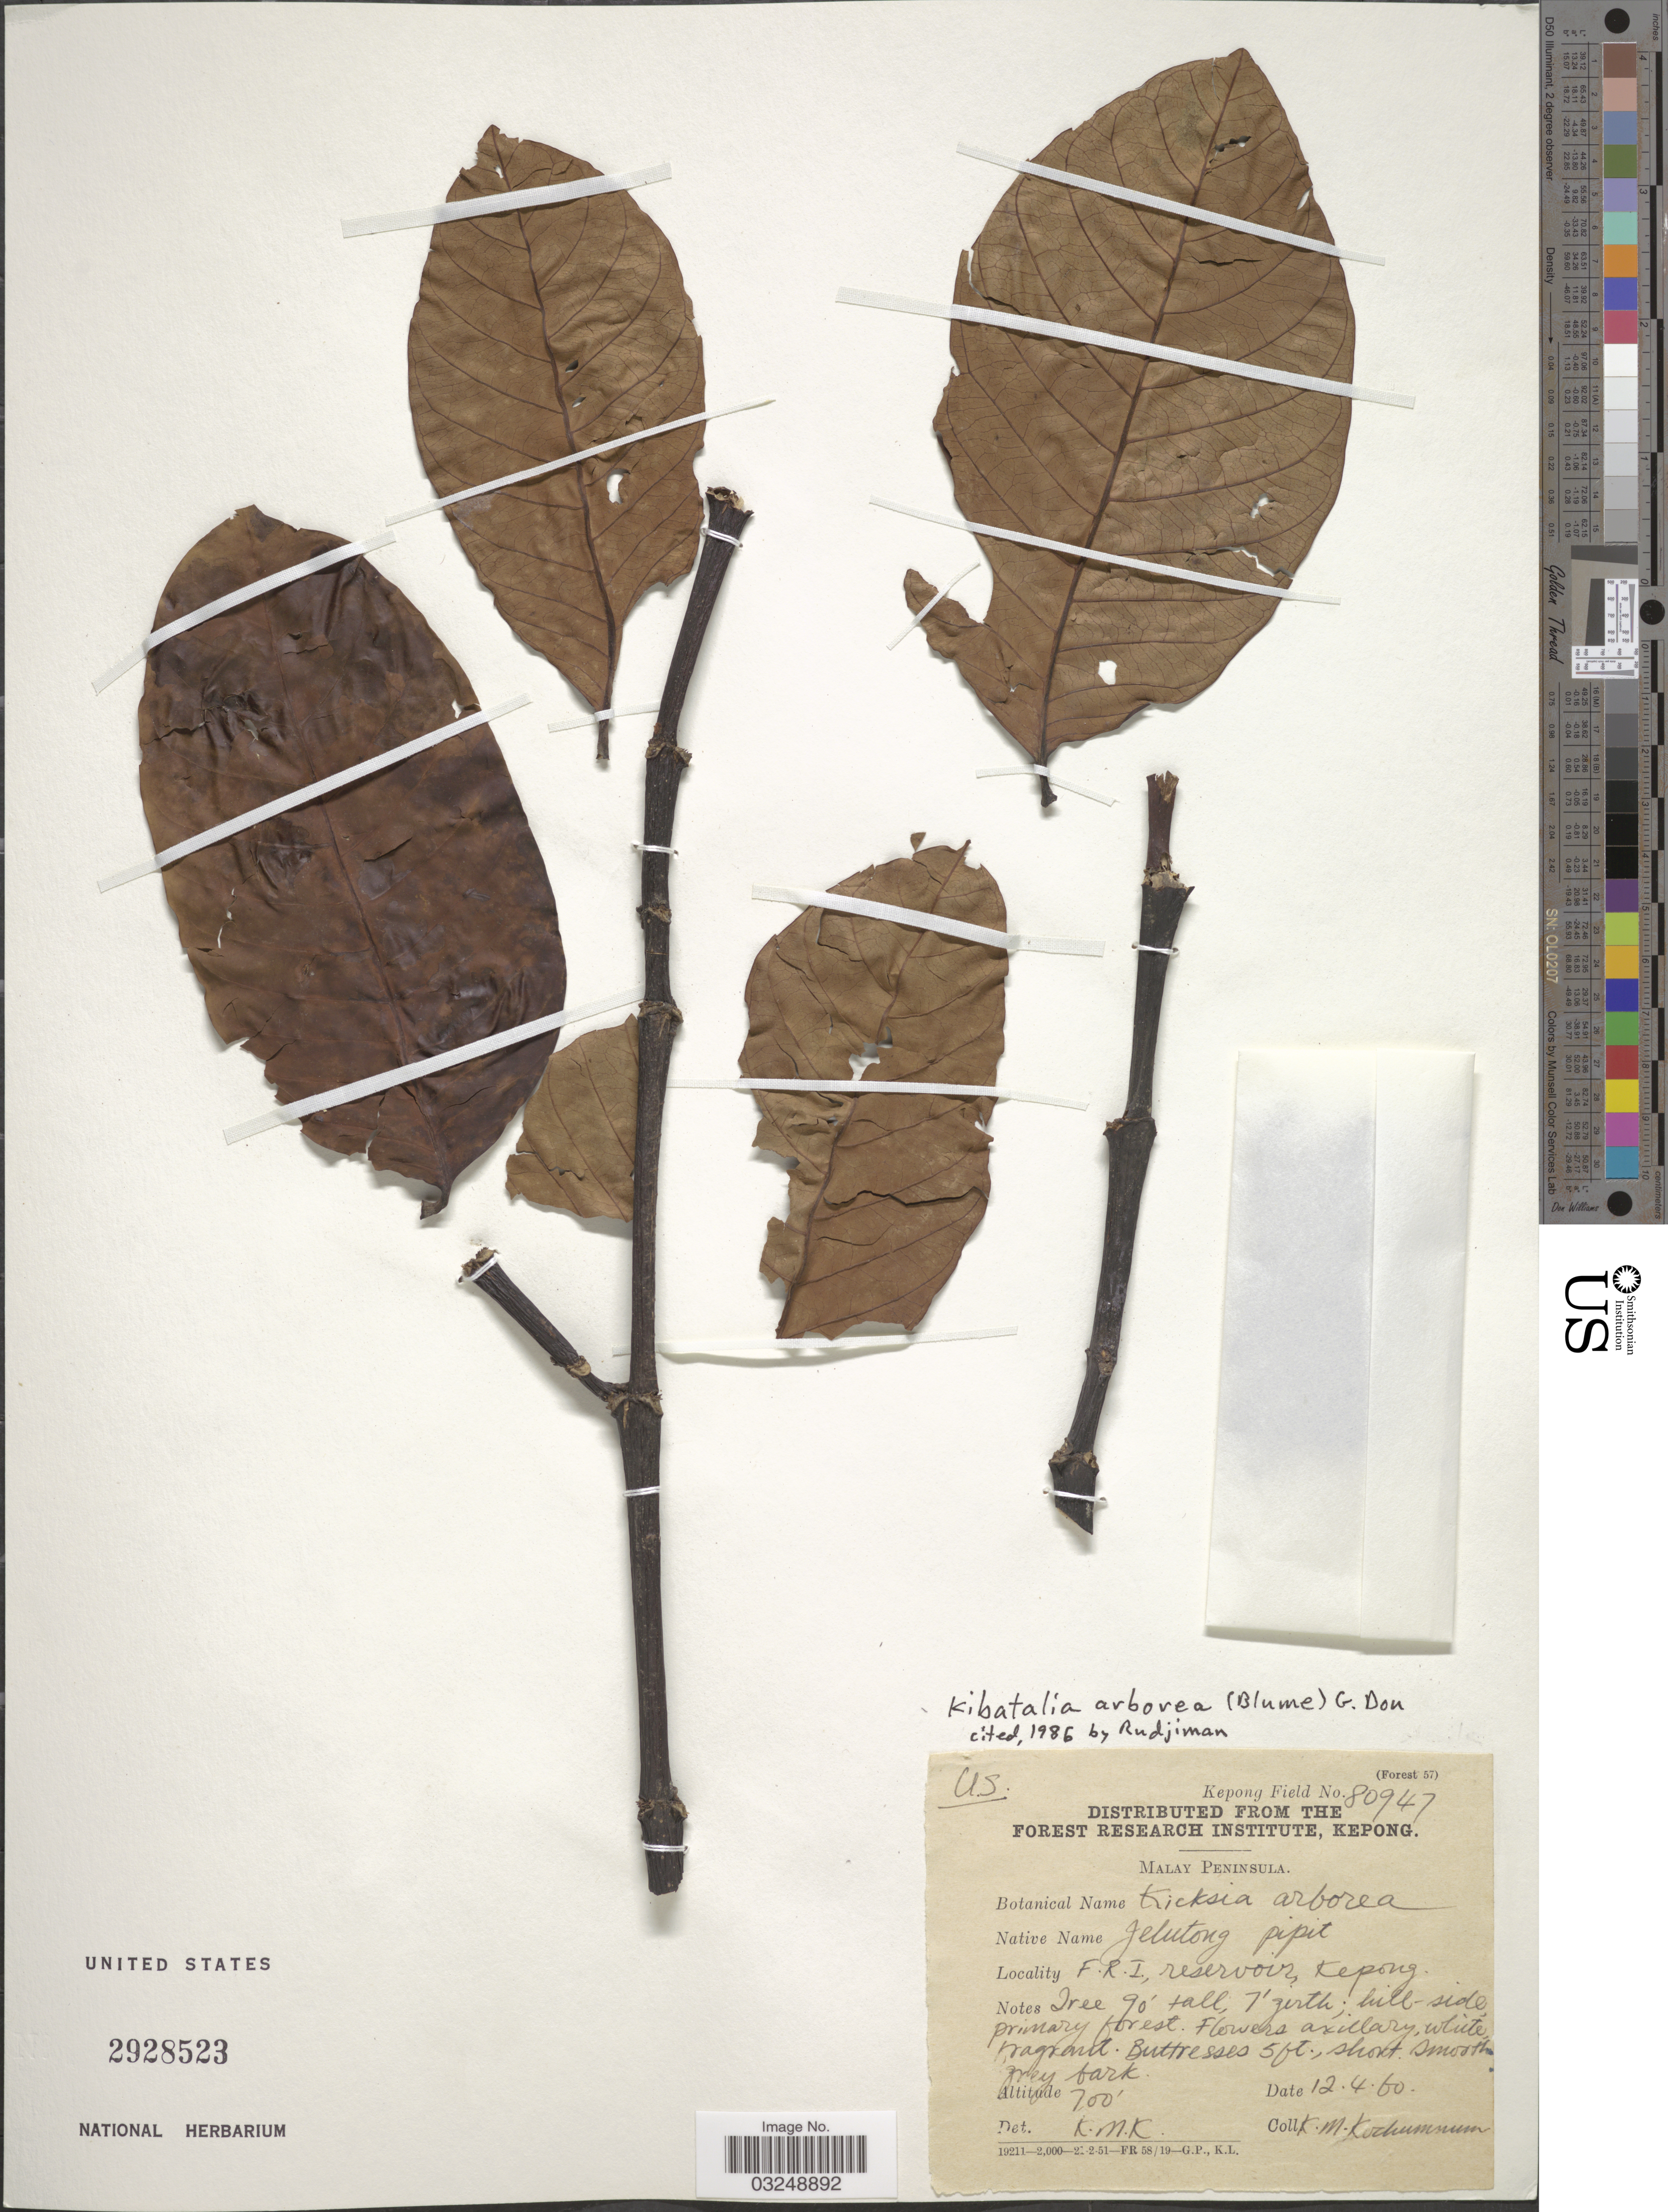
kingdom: Plantae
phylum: Tracheophyta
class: Magnoliopsida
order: Gentianales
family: Apocynaceae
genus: Kibatalia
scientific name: Kibatalia anceps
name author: ( & R.S. Williams) Woodson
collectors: K. Kochummen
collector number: Kepong Field 80947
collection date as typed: Transcribed d/m/y: 12/4/60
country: Malaysia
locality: Malay Peninsula. F.R.I., reservoir, Kepong.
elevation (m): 213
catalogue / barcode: US 2928523